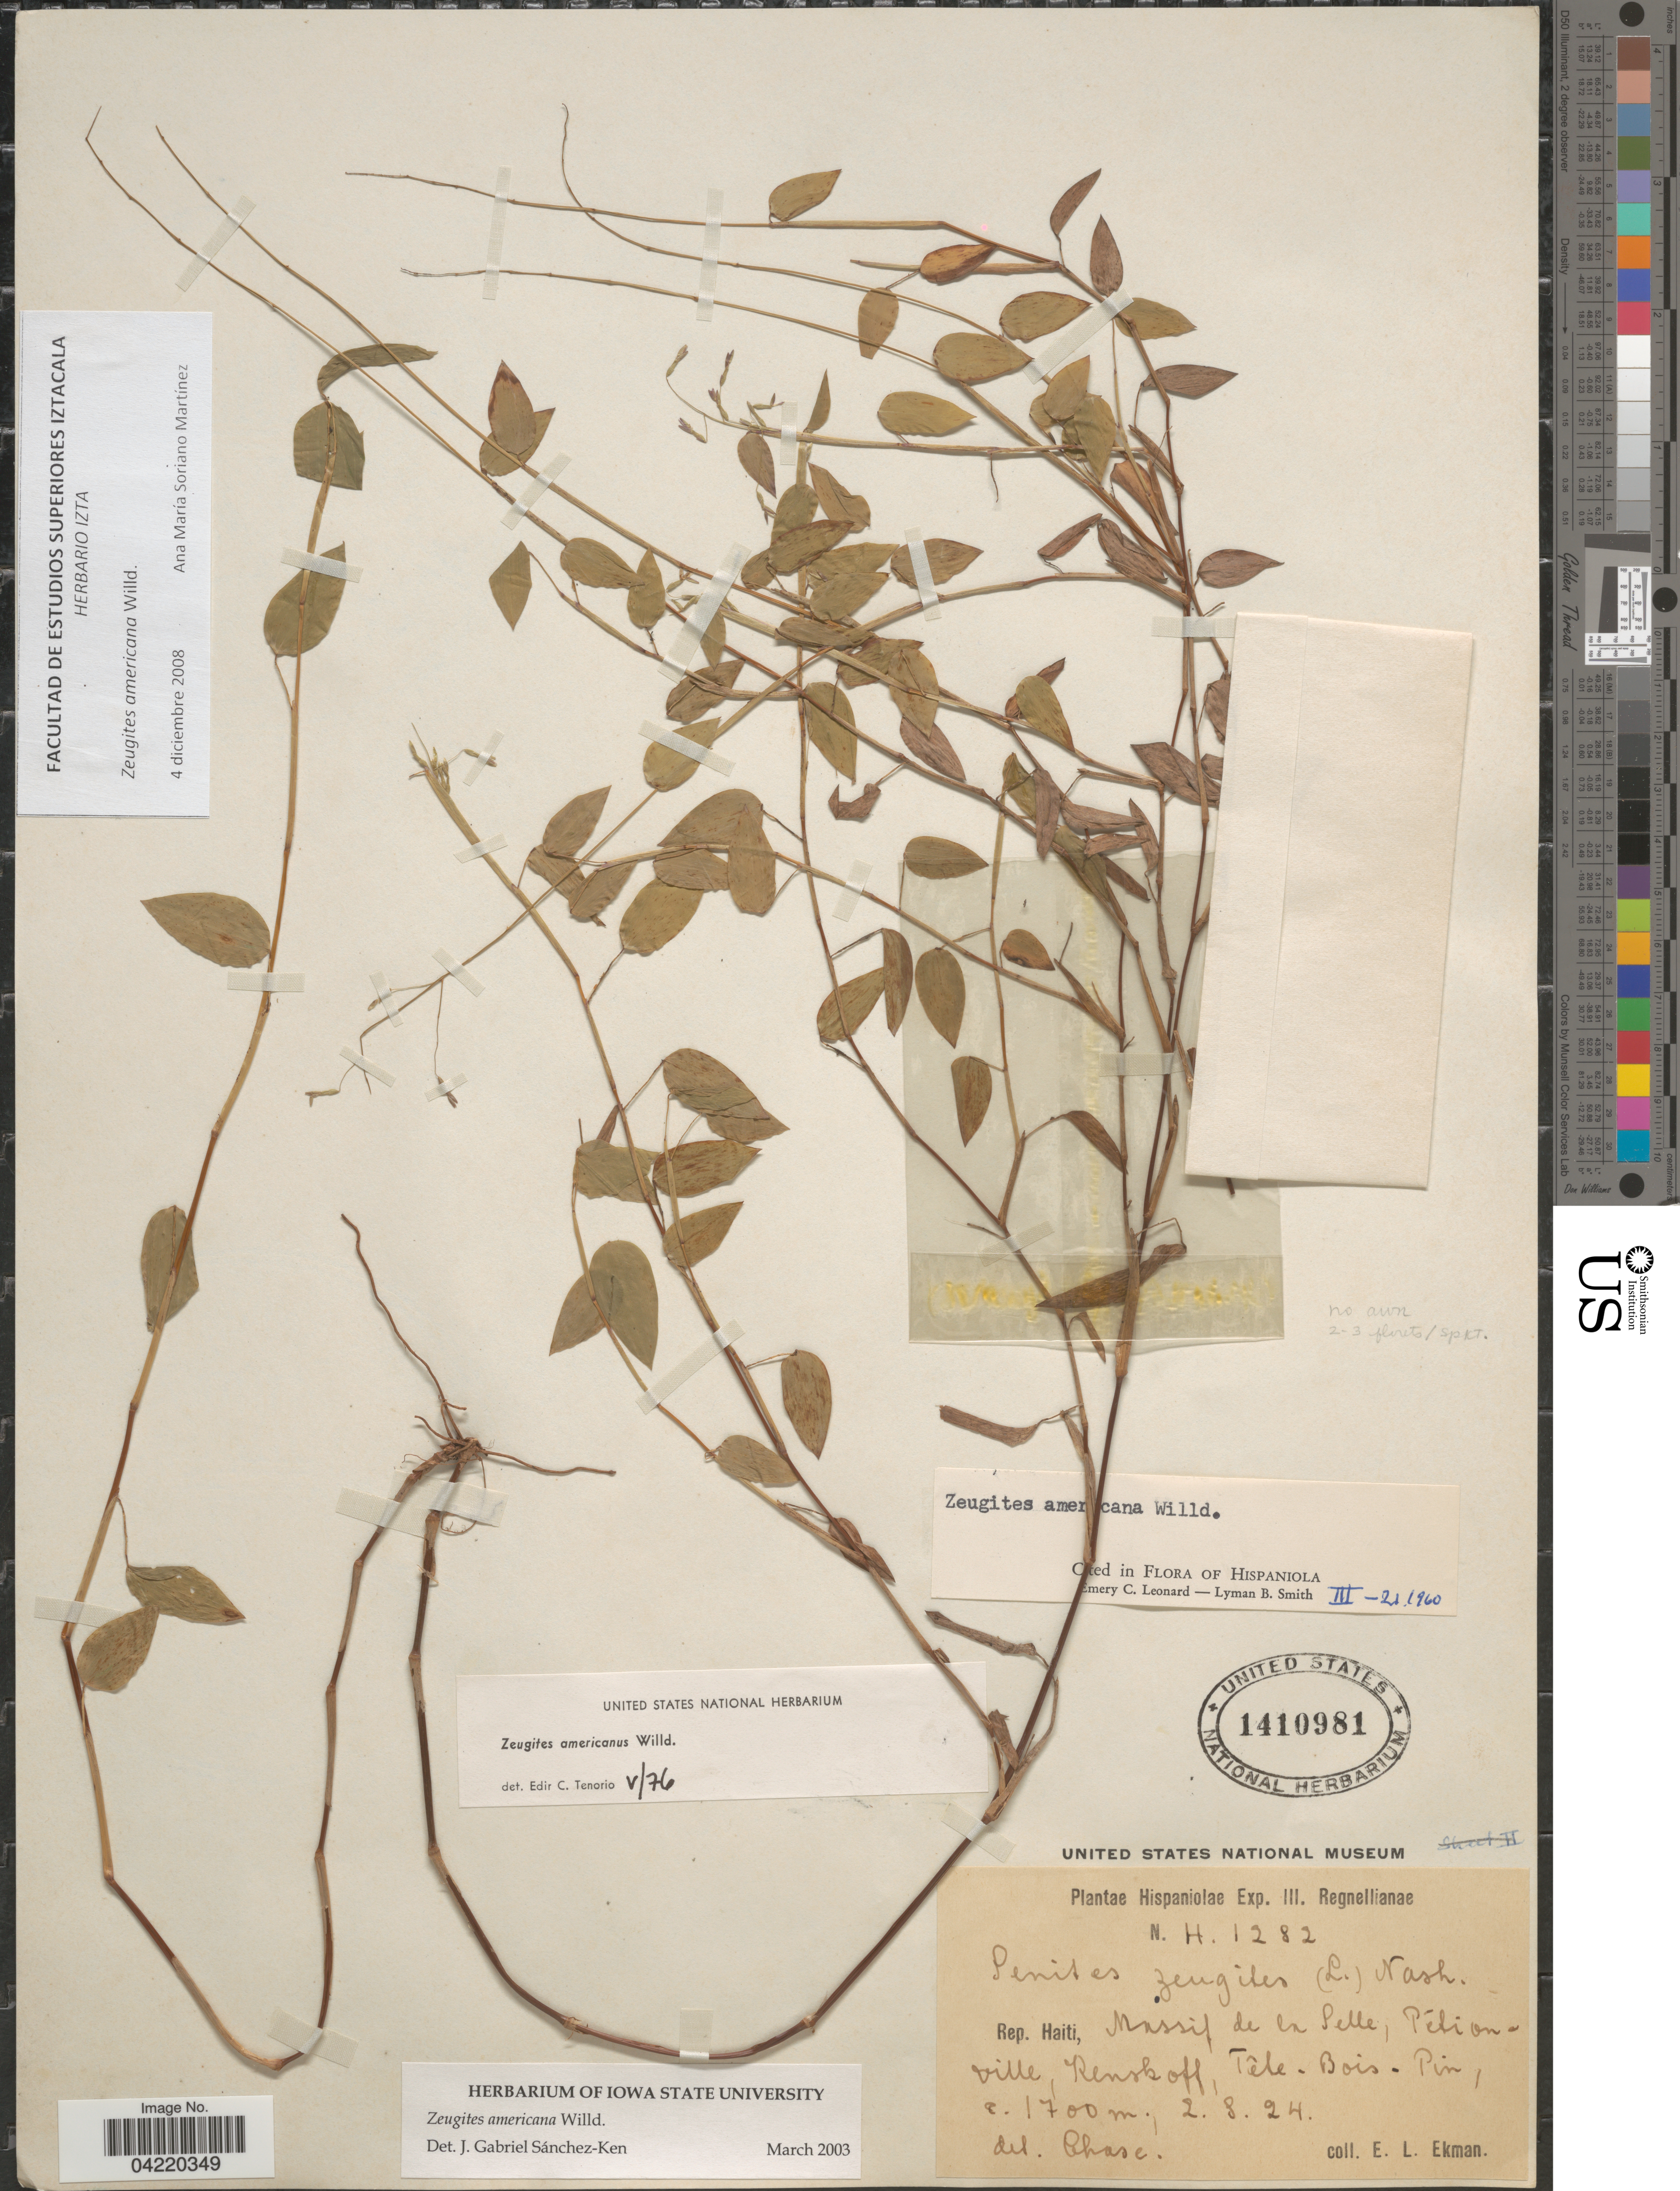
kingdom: Plantae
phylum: Tracheophyta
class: Liliopsida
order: Poales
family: Poaceae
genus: Zeugites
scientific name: Zeugites americanus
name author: Willd.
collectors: E. L. Ekman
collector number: H1282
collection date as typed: Transcribed d/m/y: 2/8/24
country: Haiti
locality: Hispaniolae Exp. III. Regnellianae. Rep. Haiti, Massif de la Pelle, Pétionville, Renskoff, Têle-Bois-Pin.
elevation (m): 1700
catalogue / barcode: US 1410981